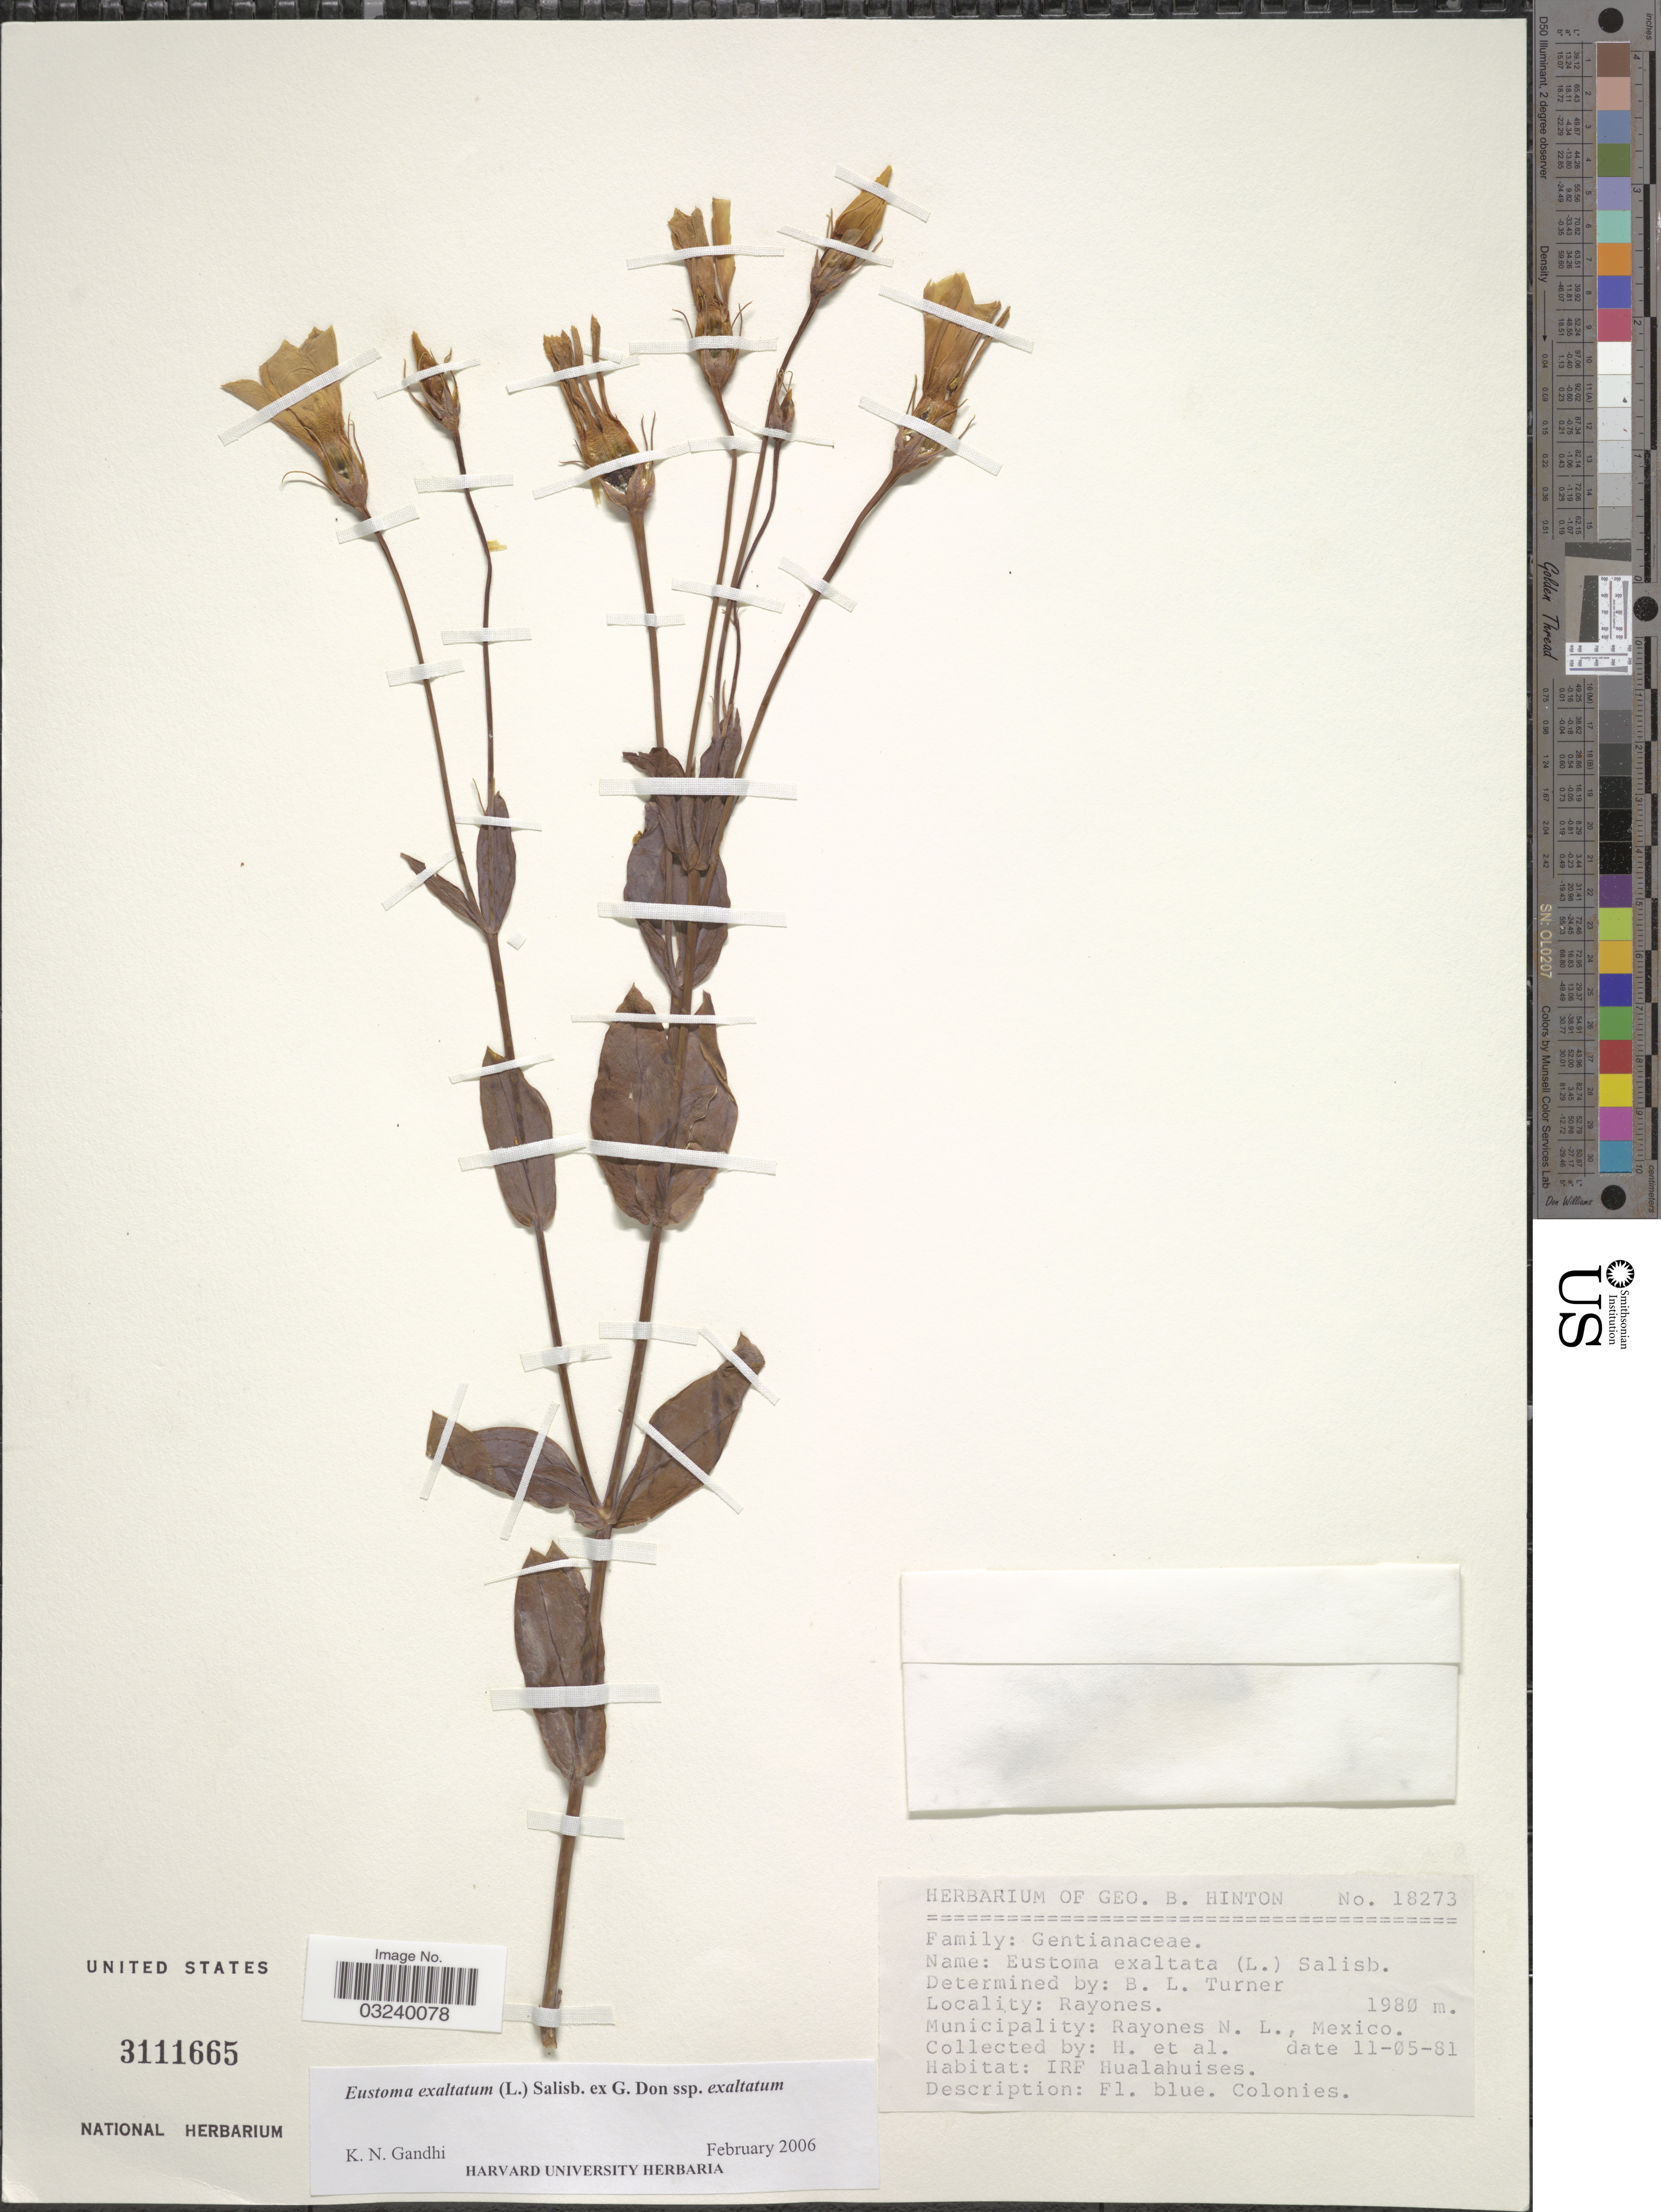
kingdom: Plantae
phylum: Tracheophyta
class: Magnoliopsida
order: Gentianales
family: Gentianaceae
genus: Eustoma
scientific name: Eustoma exaltatum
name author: (L.) Salisb. ex Don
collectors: G. B. Hinton & et al.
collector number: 18273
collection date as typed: Transcribed d/m/y: 11/5/81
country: Mexico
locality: Rayones, Municipality: Rayones N.L.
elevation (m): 1980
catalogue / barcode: US 3111665